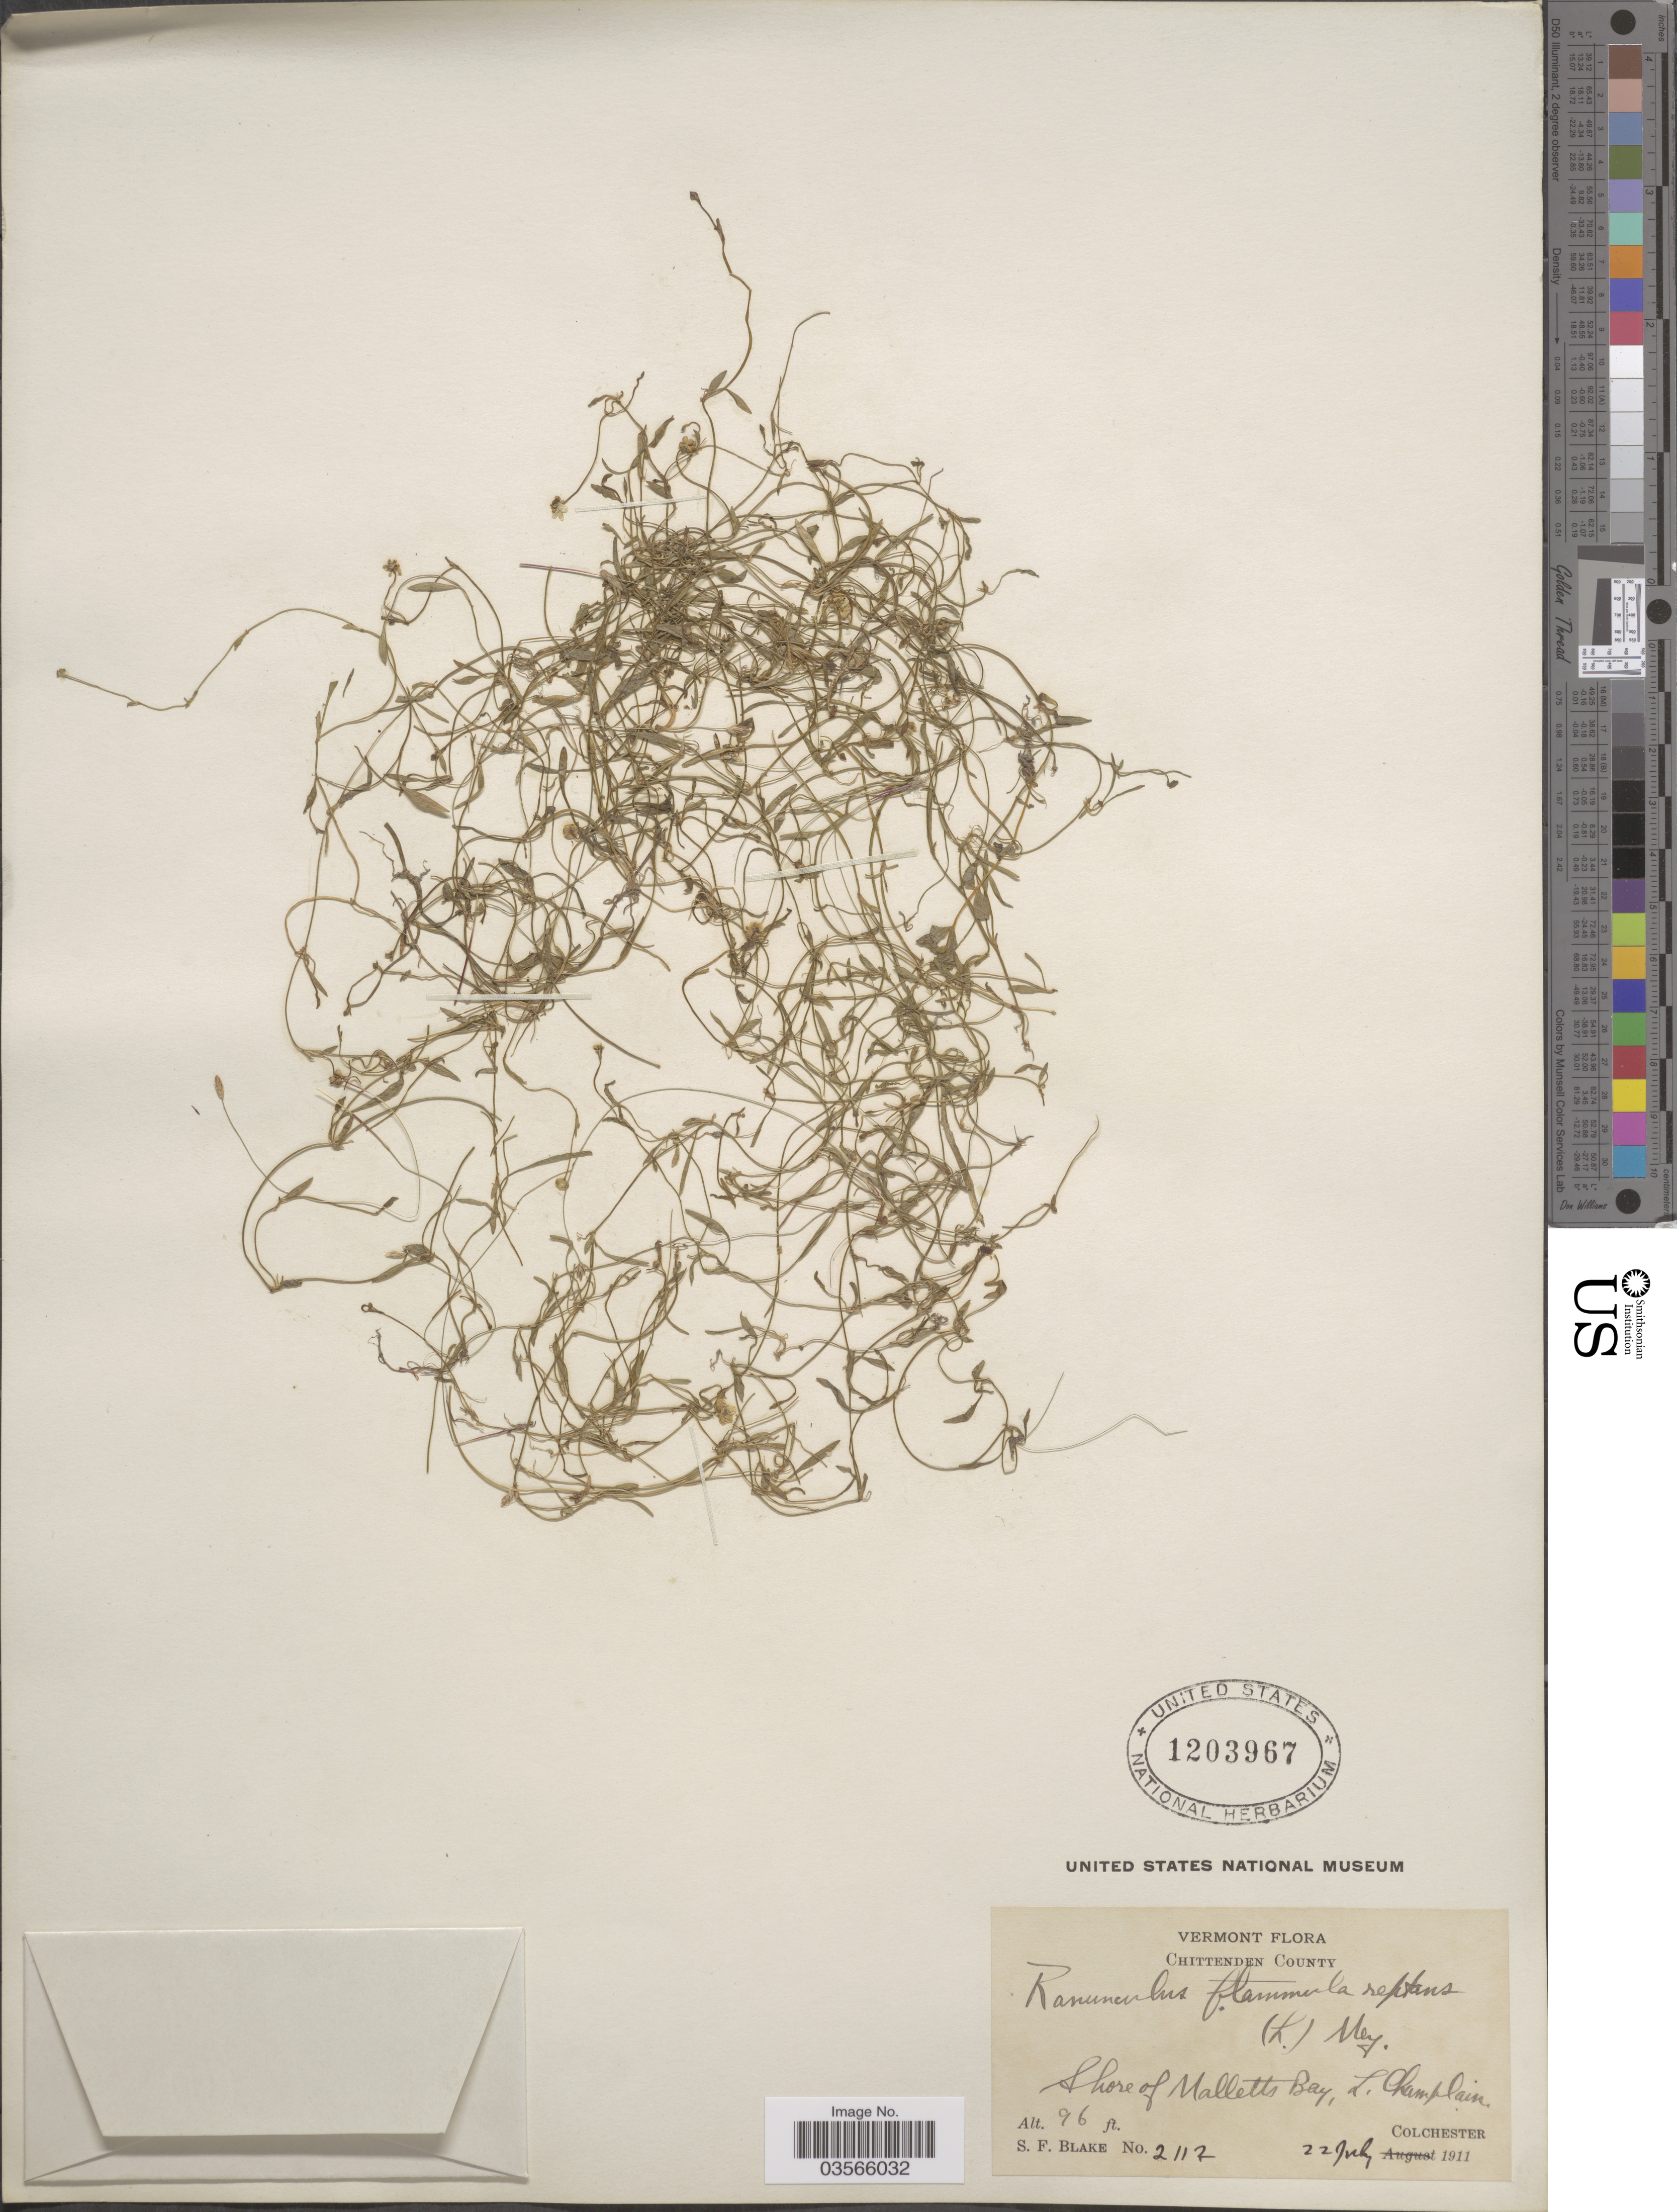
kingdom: Plantae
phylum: Tracheophyta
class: Magnoliopsida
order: Ranunculales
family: Ranunculaceae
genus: Ranunculus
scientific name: Ranunculus flammula var. filiformis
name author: (Michx.) Hook.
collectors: S. Blake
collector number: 2112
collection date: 1911-07-22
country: United States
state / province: Vermont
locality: Chittenden County. Shore of Malletts Bay, L. Champlain. Colchester.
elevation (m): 29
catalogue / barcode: US 1203967